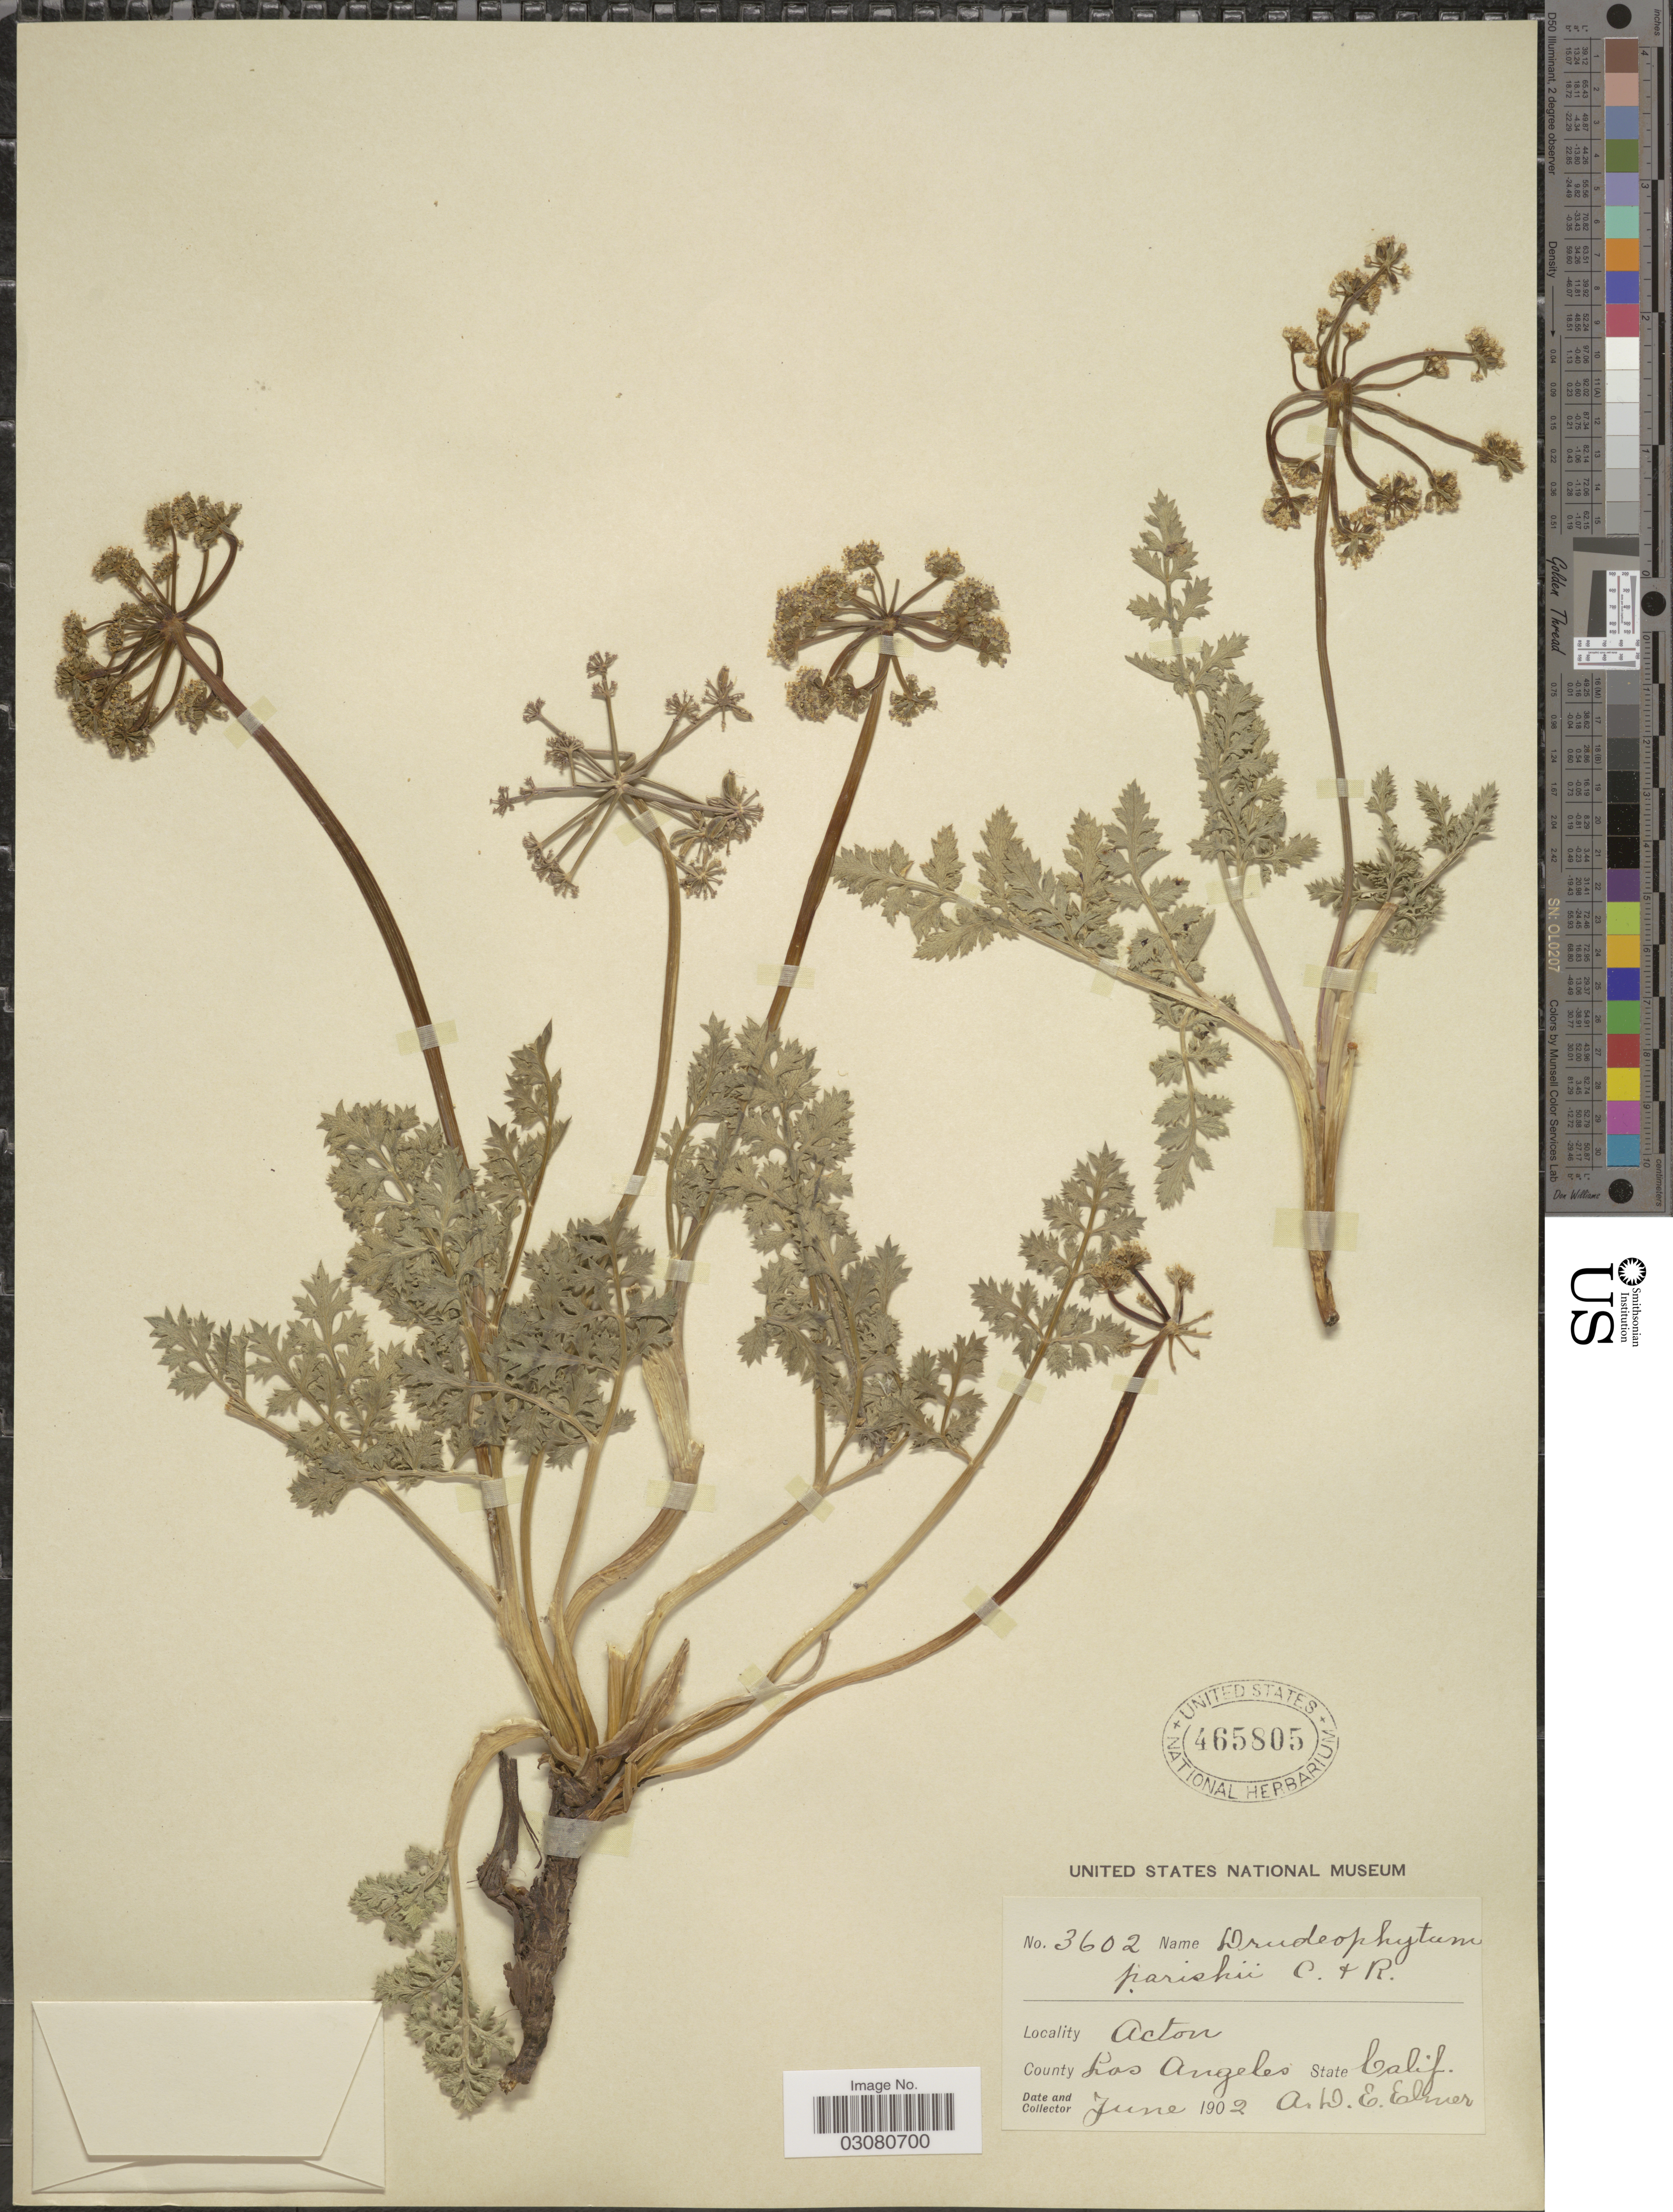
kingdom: Plantae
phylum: Tracheophyta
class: Magnoliopsida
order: Apiales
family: Apiaceae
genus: Drudeophytum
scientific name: Drudeophytum parishii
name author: (J.M. Coult. & Rose) J.M. Coult. & Rose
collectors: A. D. E. Elmer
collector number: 3602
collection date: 1902-06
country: United States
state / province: California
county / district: Los Angeles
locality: Acton. County Los Angeles. State Calif.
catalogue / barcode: US 465805